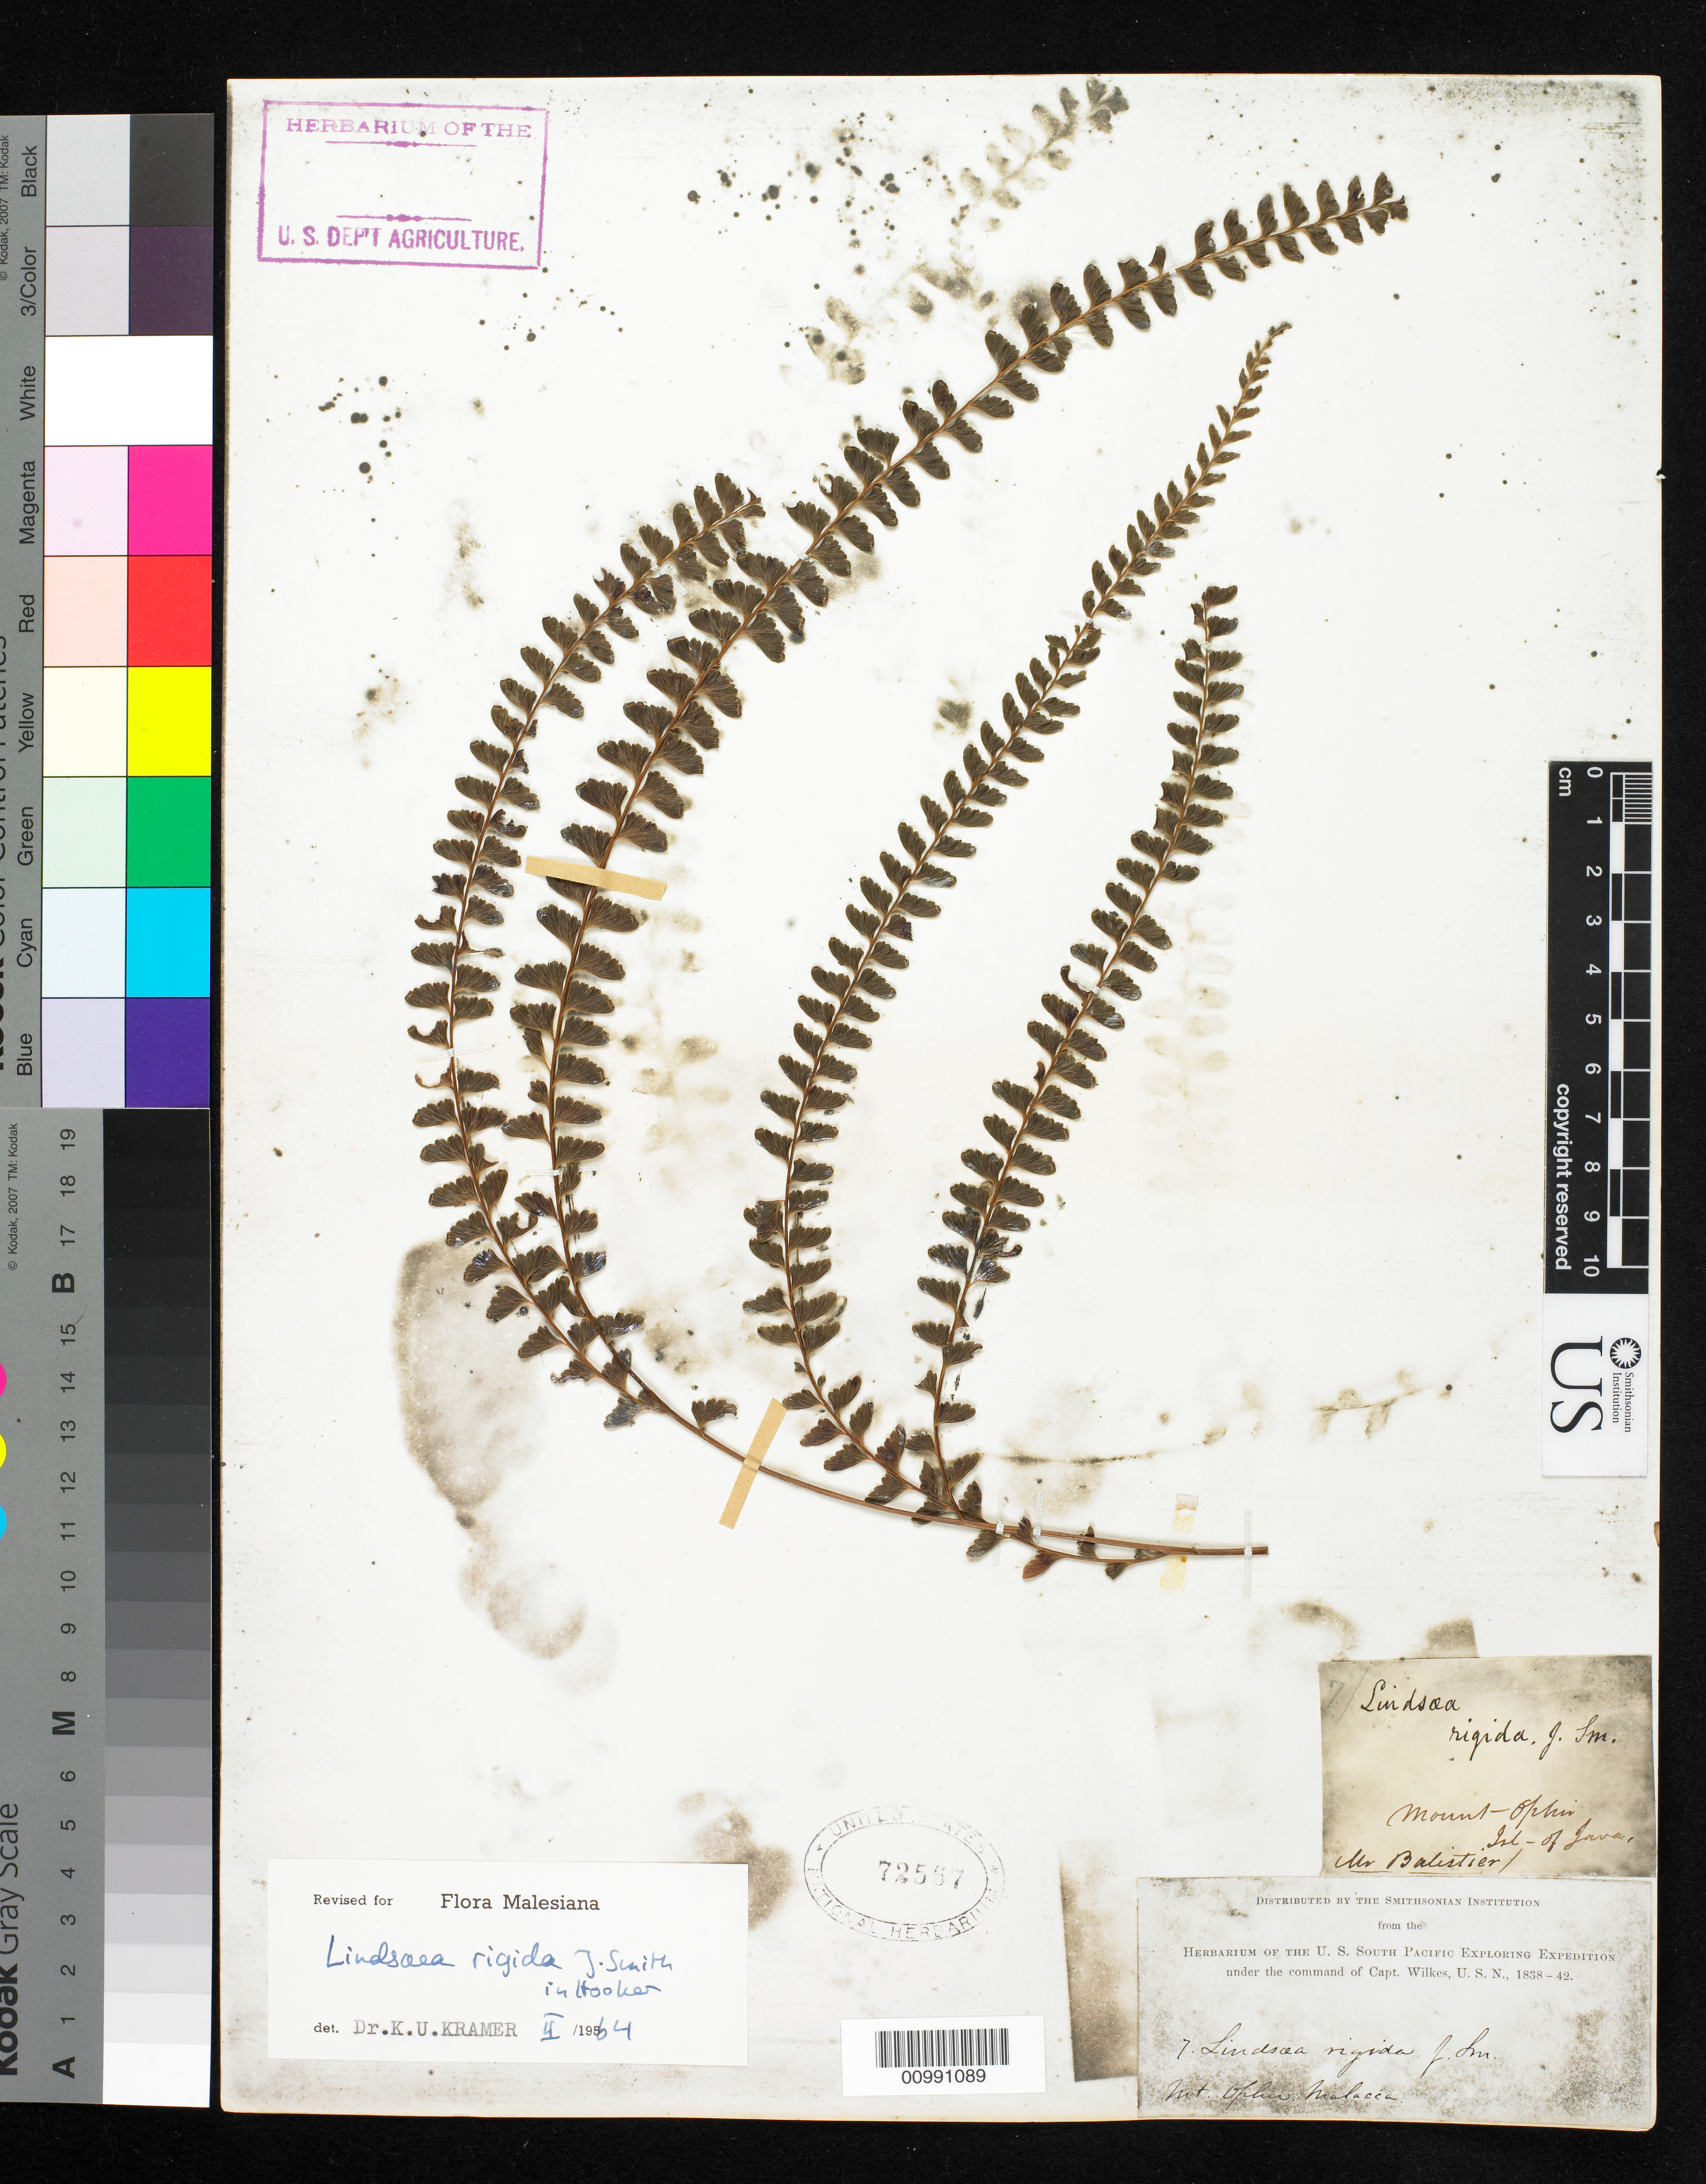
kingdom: Plantae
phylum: Tracheophyta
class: Polypodiopsida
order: Polypodiales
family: Lindsaeaceae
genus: Lindsaea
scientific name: Lindsaea rigida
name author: J. Sm.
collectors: Wilkes Explor. Exped.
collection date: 1838/1842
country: Indonesia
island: Java Island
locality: Mount Ophir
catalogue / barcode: US 72567